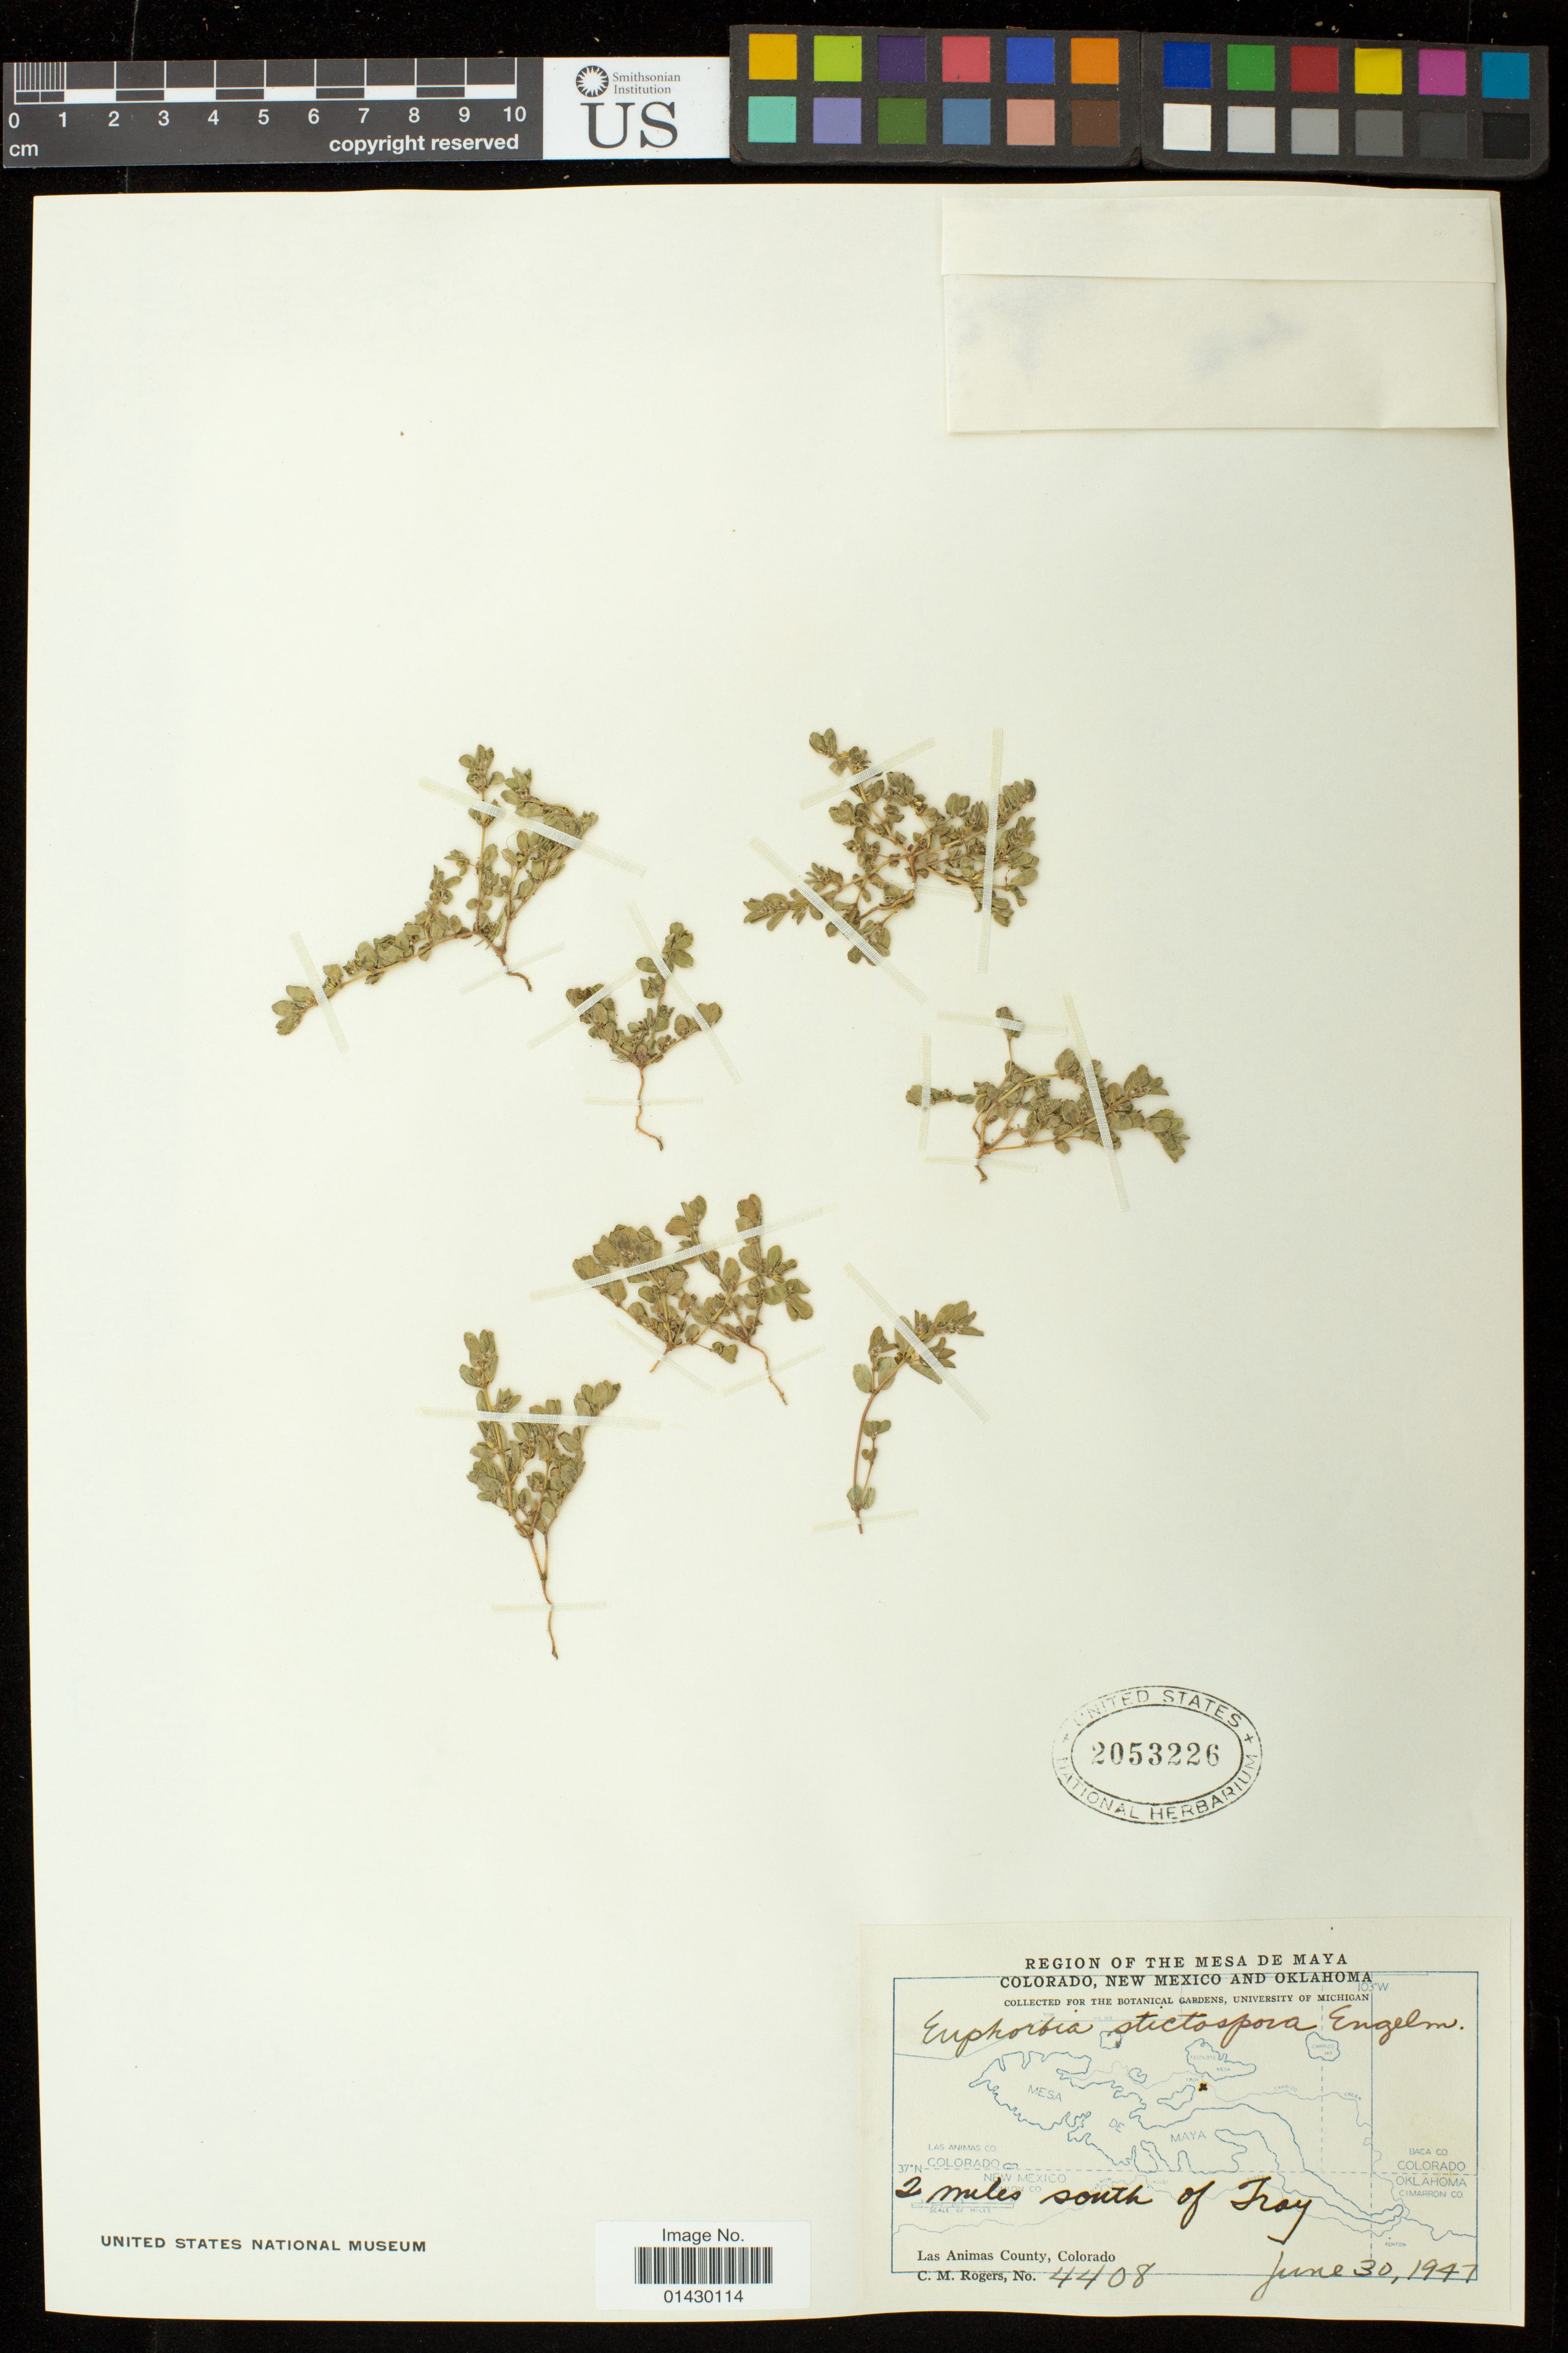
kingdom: Plantae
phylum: Tracheophyta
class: Magnoliopsida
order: Malpighiales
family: Euphorbiaceae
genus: Euphorbia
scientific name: Euphorbia stictospora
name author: Engelm.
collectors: C. M. Rogers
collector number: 4408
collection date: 1947-06-30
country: United States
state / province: Colorado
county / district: Las Animas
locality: Region of the Mesa de Maya; 2 miles south of Troy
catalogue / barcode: US 2053226